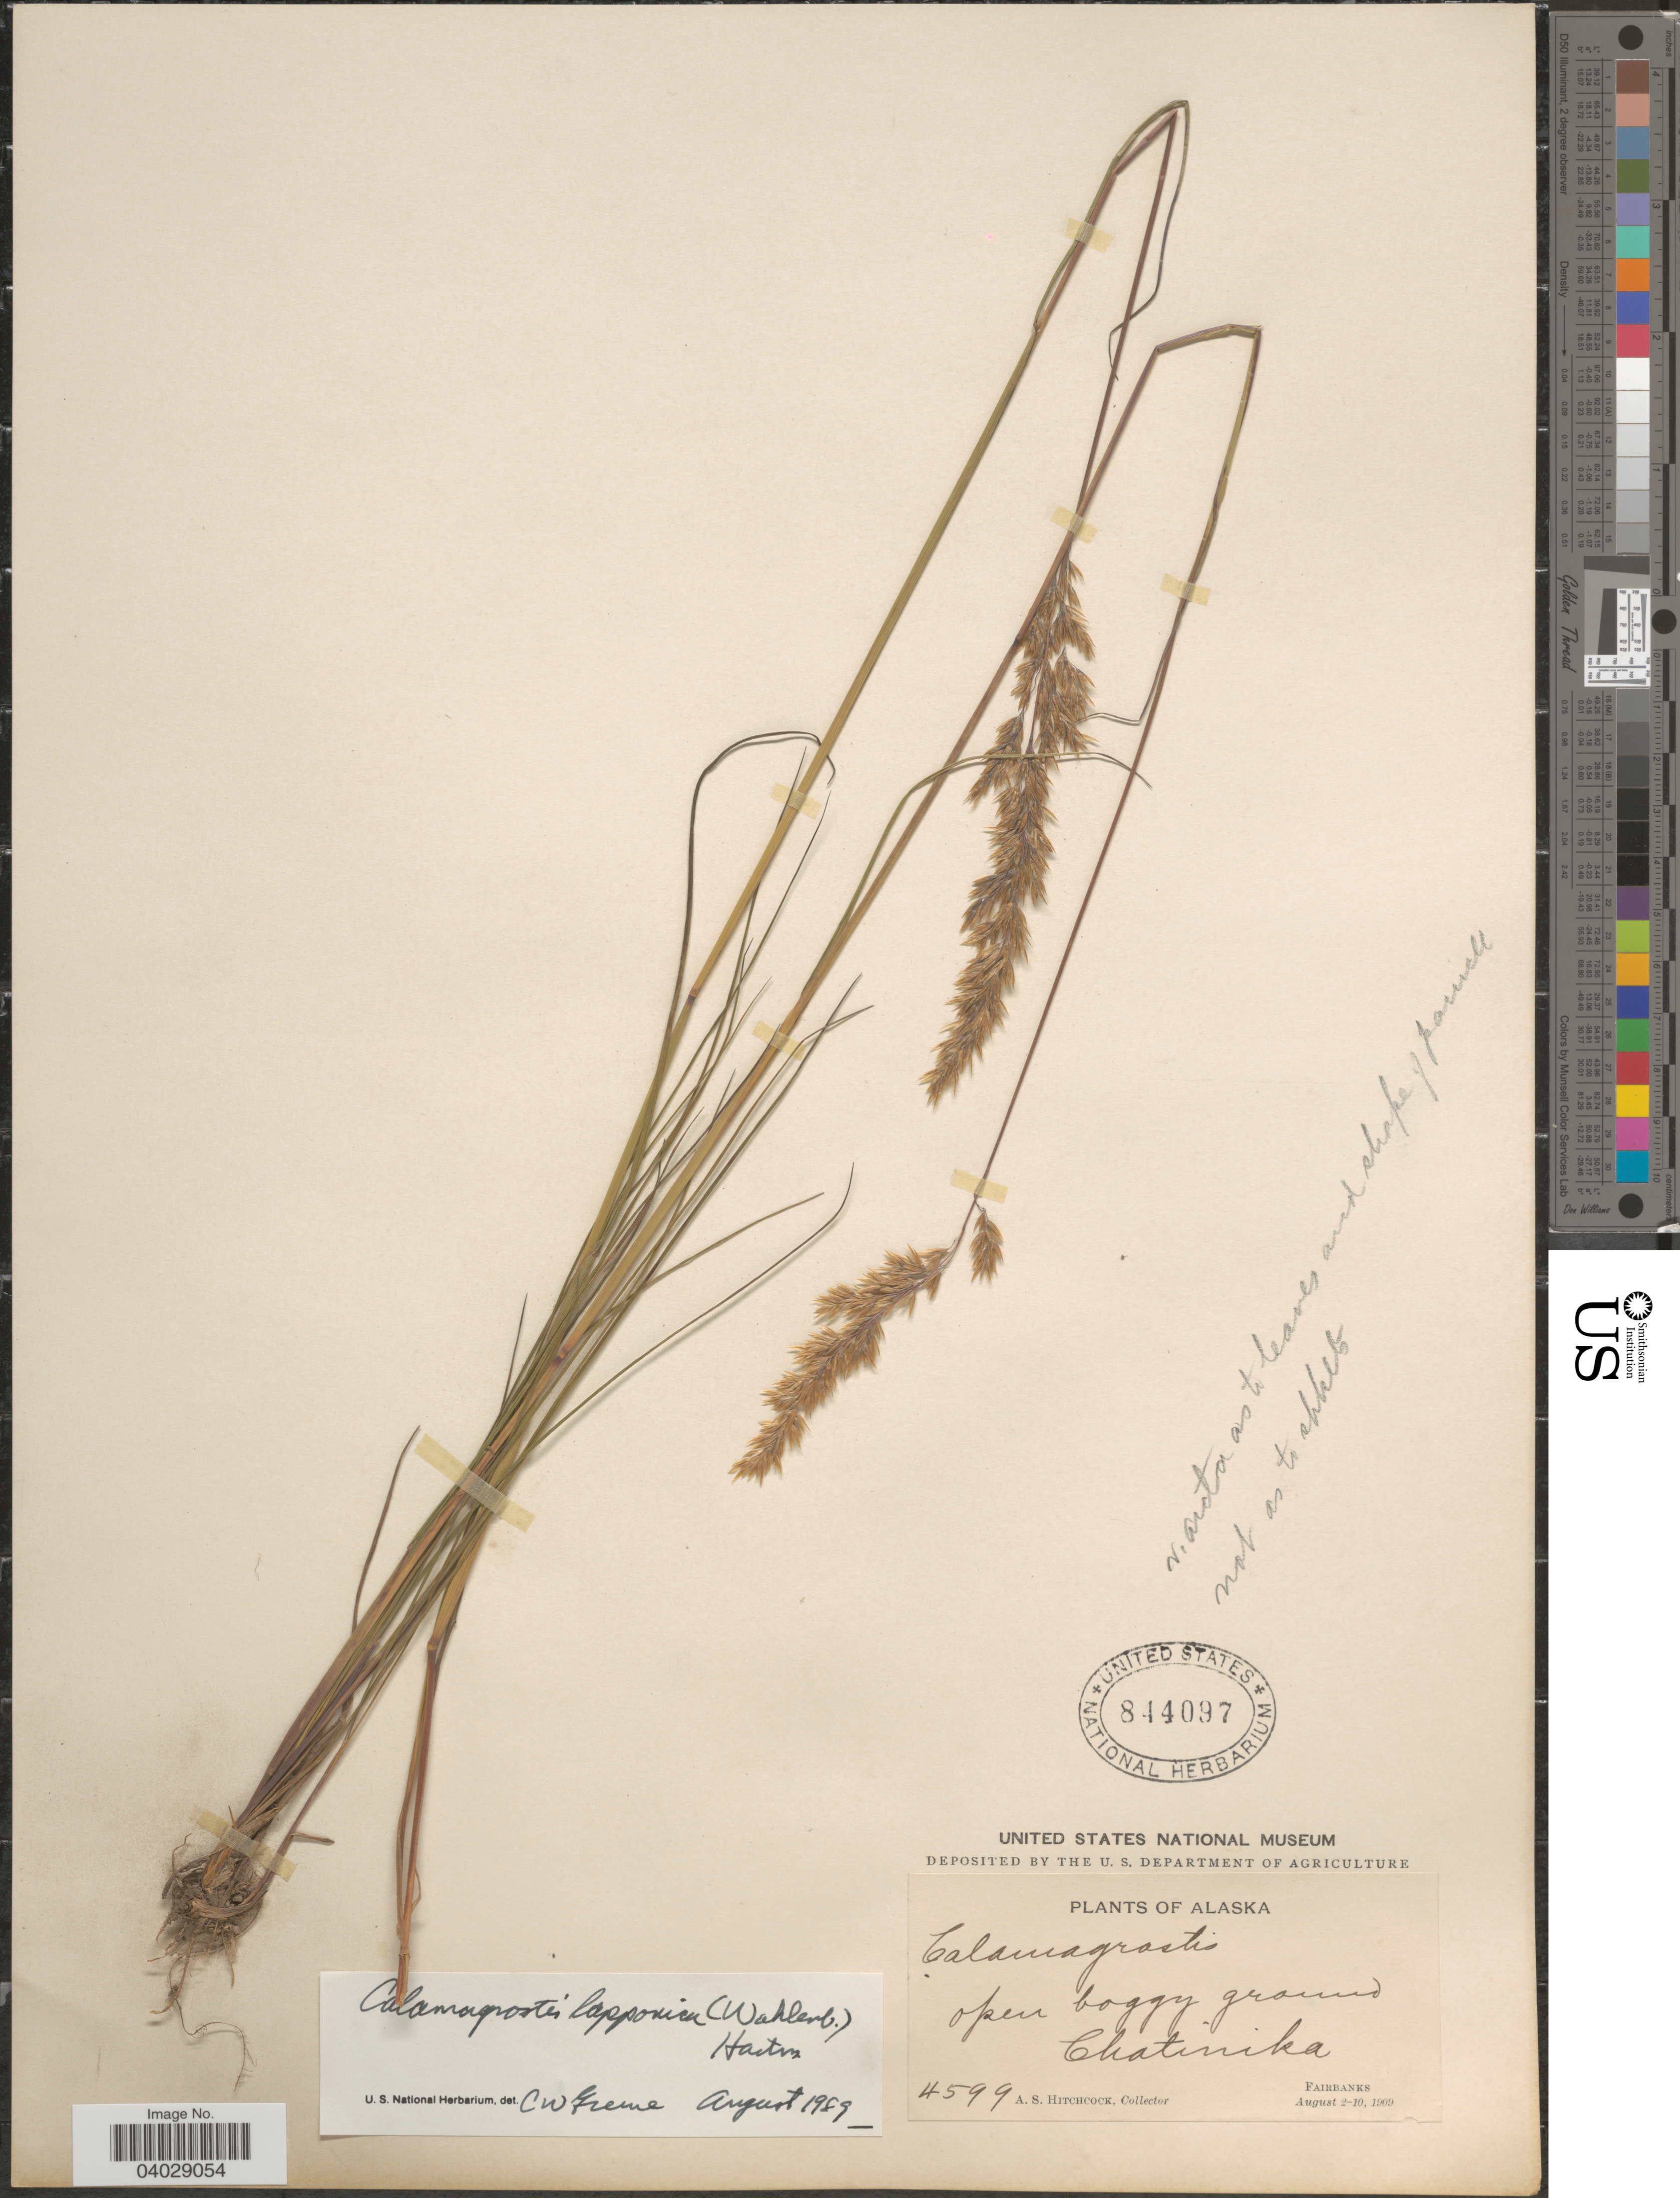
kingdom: Plantae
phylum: Tracheophyta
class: Liliopsida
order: Poales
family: Poaceae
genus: Calamagrostis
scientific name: Calamagrostis lapponica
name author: (Wahlenb.) Hartm.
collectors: A. S. Hitchcock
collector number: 4599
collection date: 1909-08-02/1909-08-10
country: United States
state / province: Alaska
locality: Chatinika. Fairbanks.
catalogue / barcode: US 844097